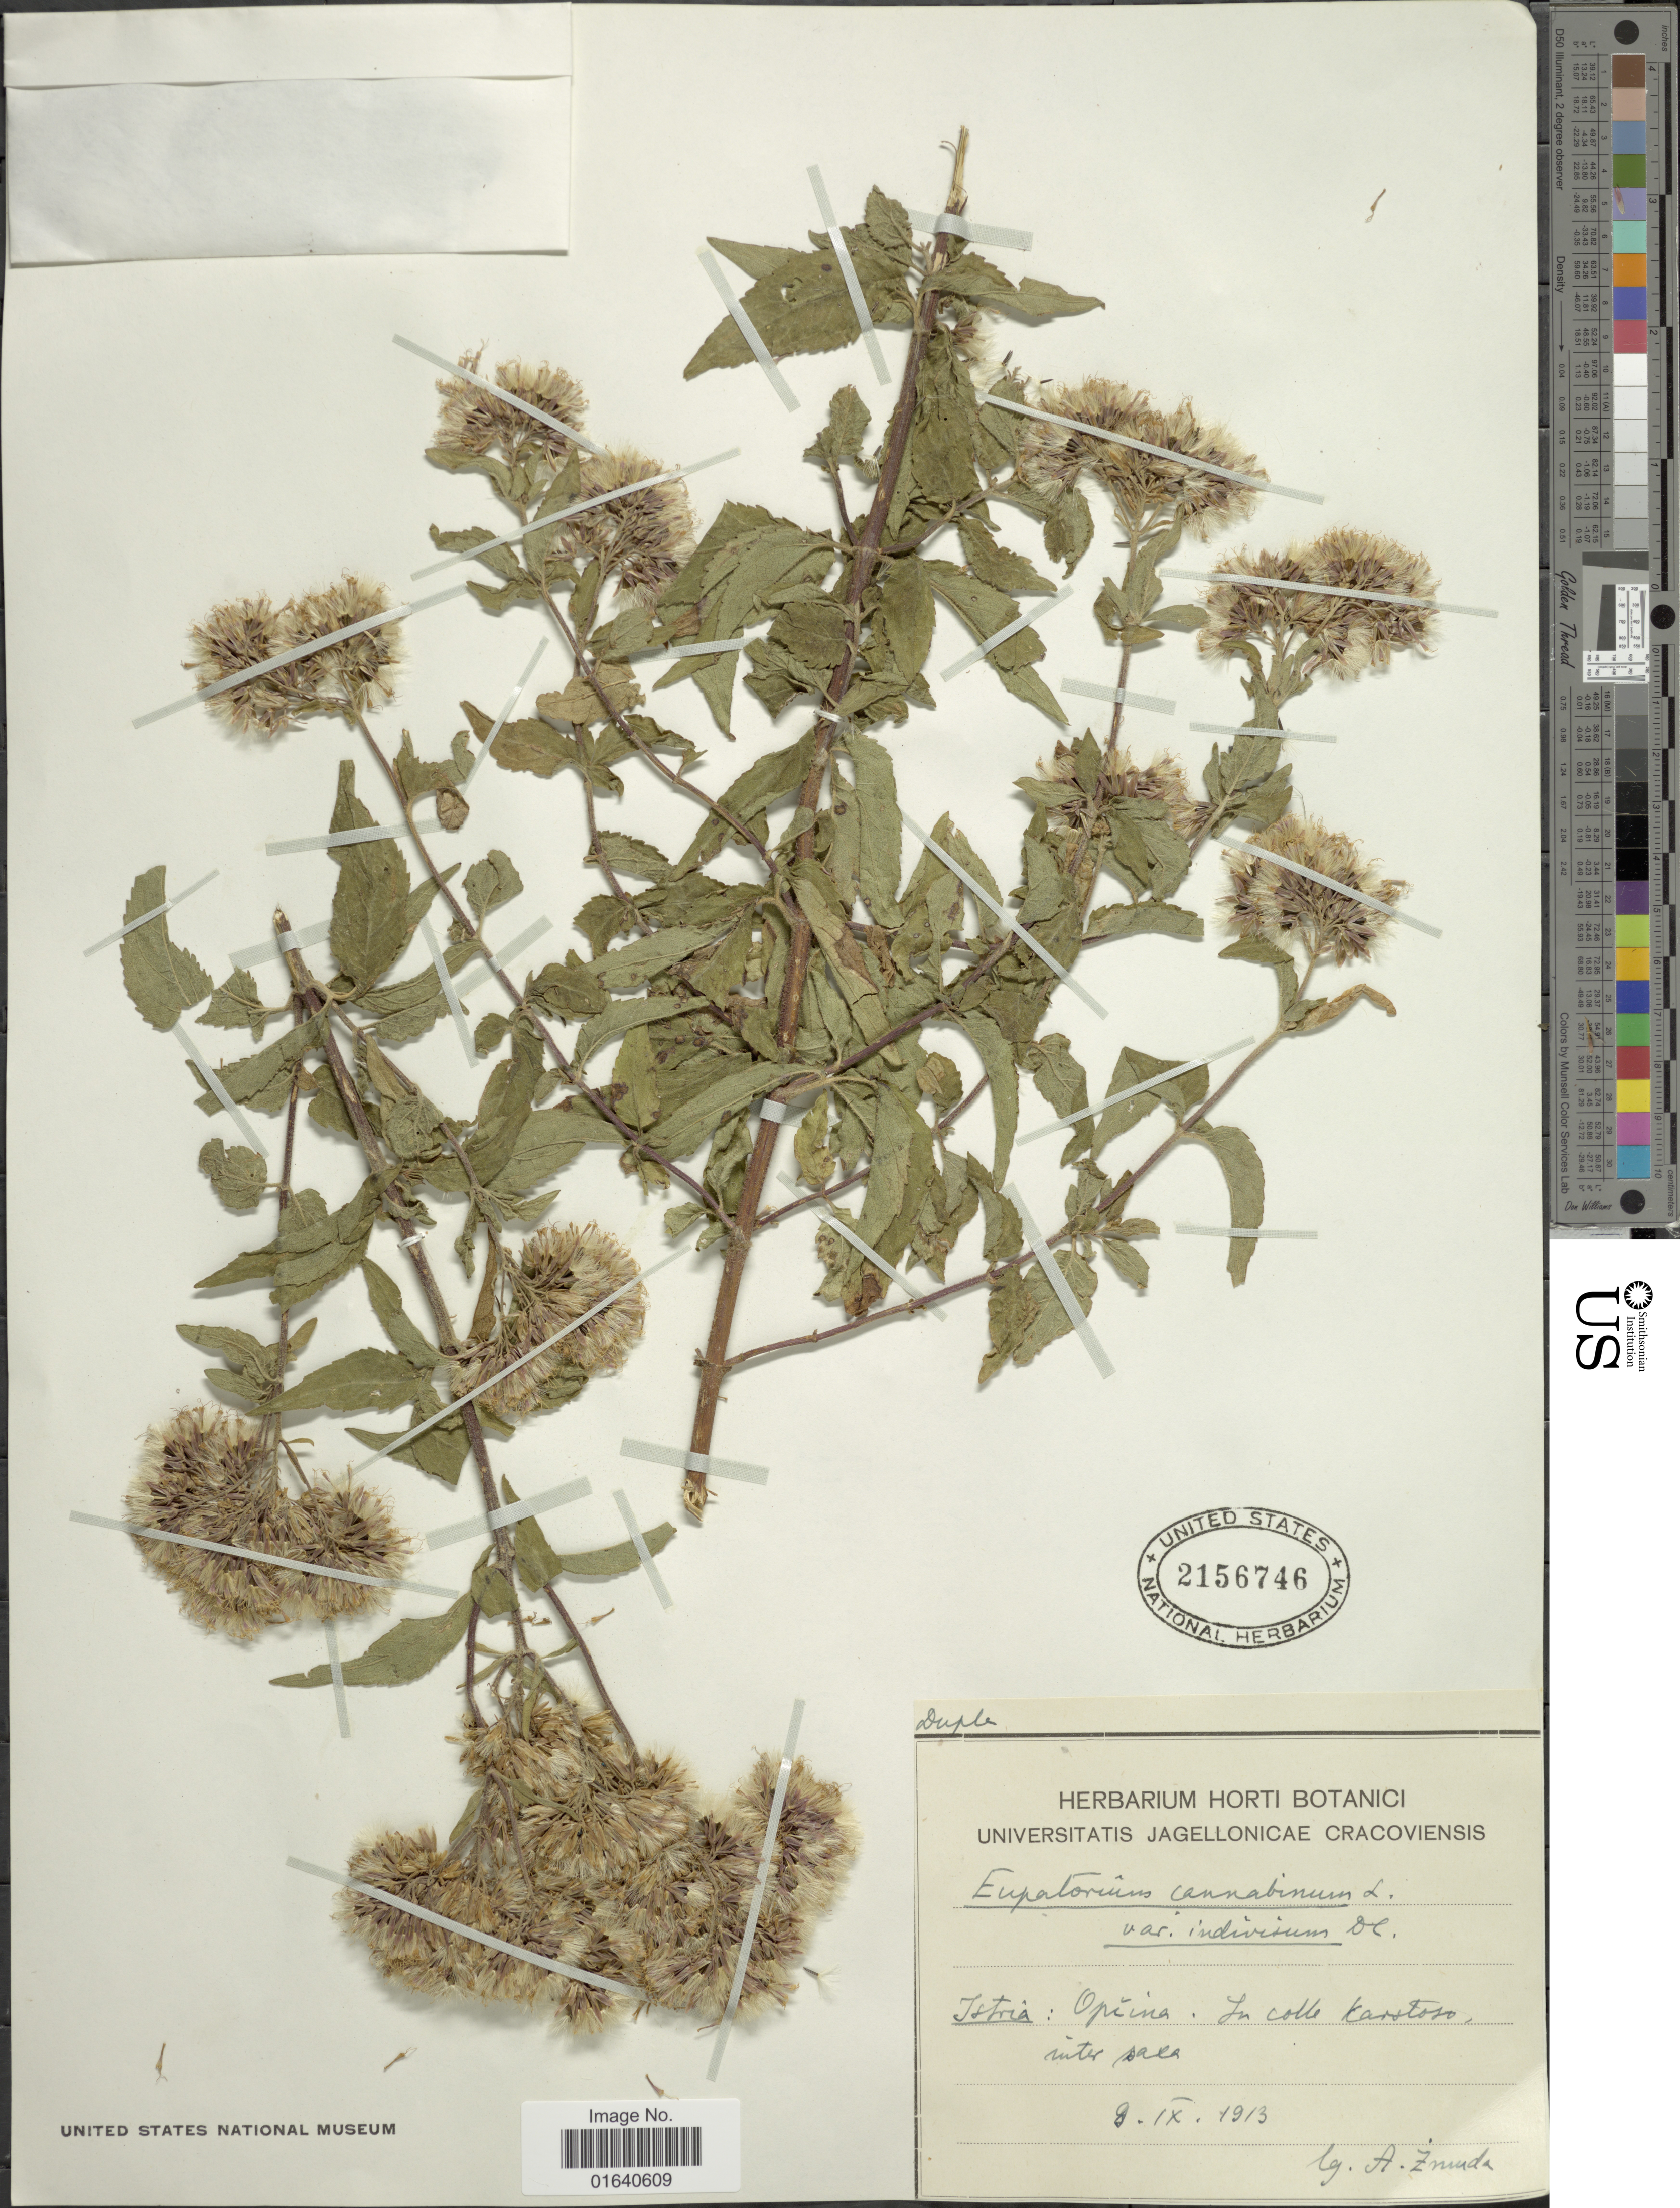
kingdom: Plantae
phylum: Tracheophyta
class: Magnoliopsida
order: Asterales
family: Asteraceae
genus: Eupatorium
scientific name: Eupatorium cannabinum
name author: L.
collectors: A. Zmuda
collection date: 1913-09-09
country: Croatia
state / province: Istria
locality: Opinia. In colle karstoso inter seca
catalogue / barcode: US 2156746